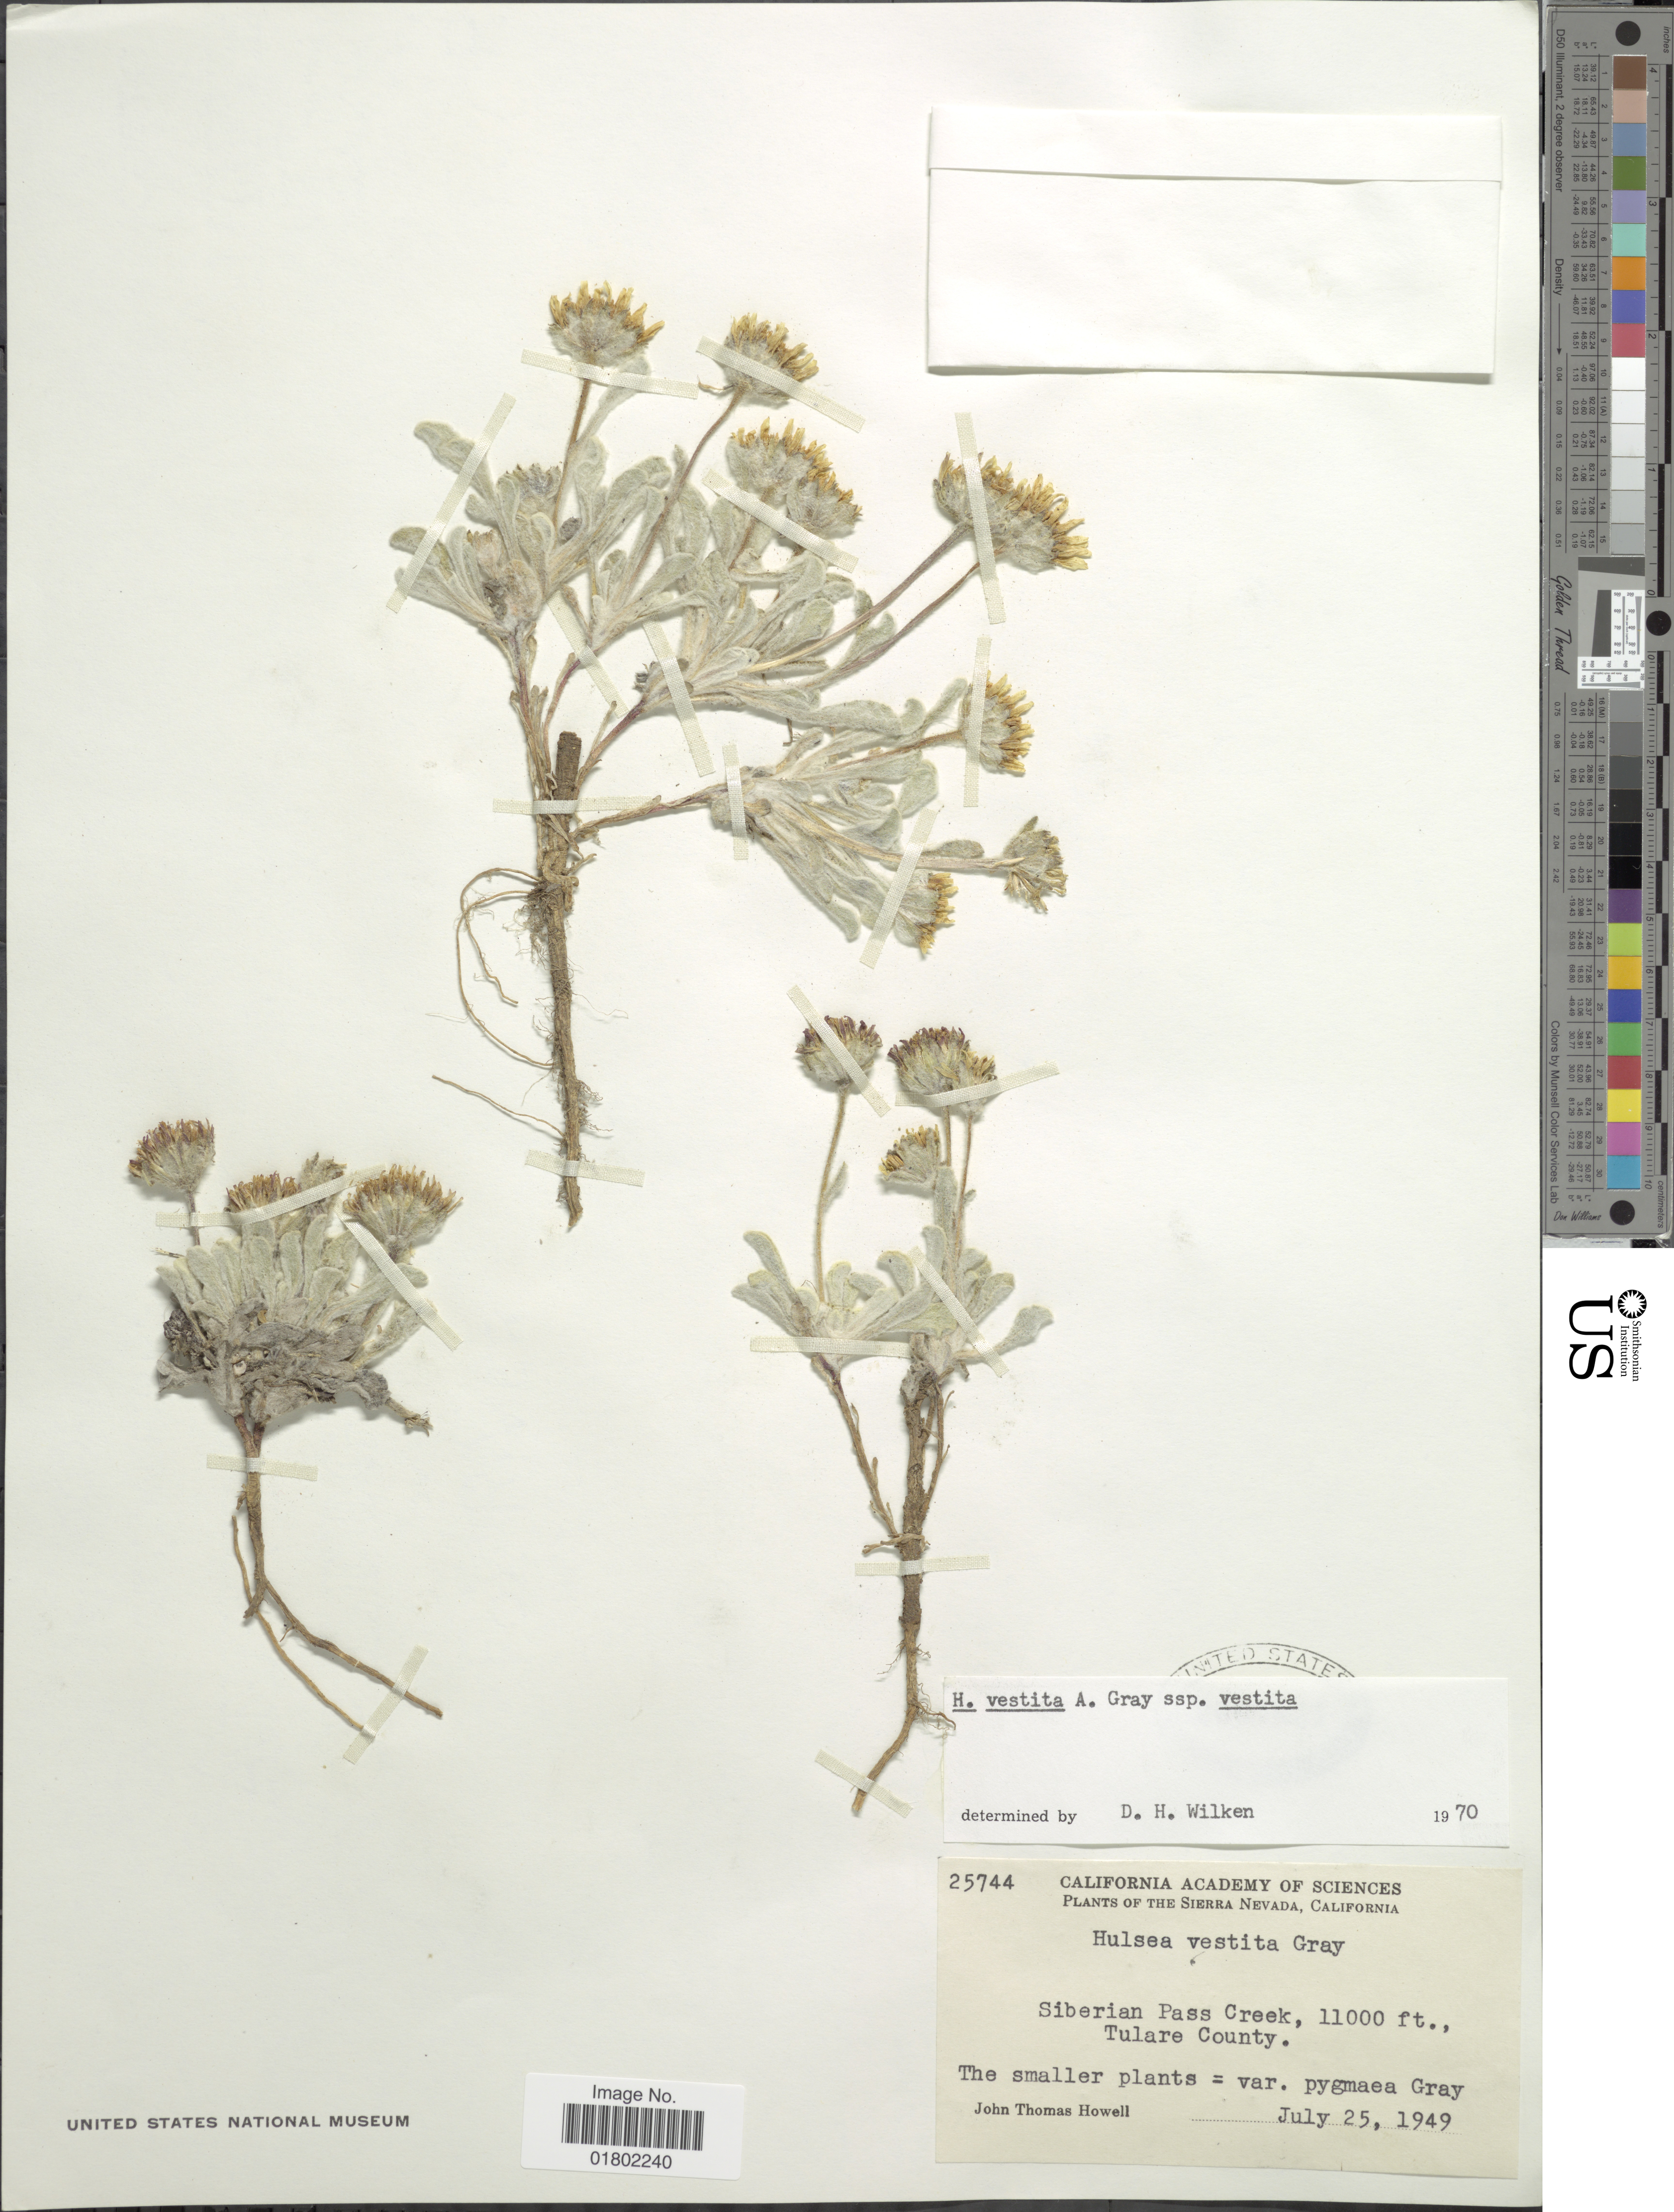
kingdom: Plantae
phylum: Tracheophyta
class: Magnoliopsida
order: Asterales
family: Asteraceae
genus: Hulsea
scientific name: Hulsea vestita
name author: A. Gray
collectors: J. T. Howell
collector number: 25744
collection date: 1949-07-25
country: United States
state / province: California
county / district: Tulare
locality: The Sierra Nevada, Siberian Pass Creek, Tulare County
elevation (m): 3353